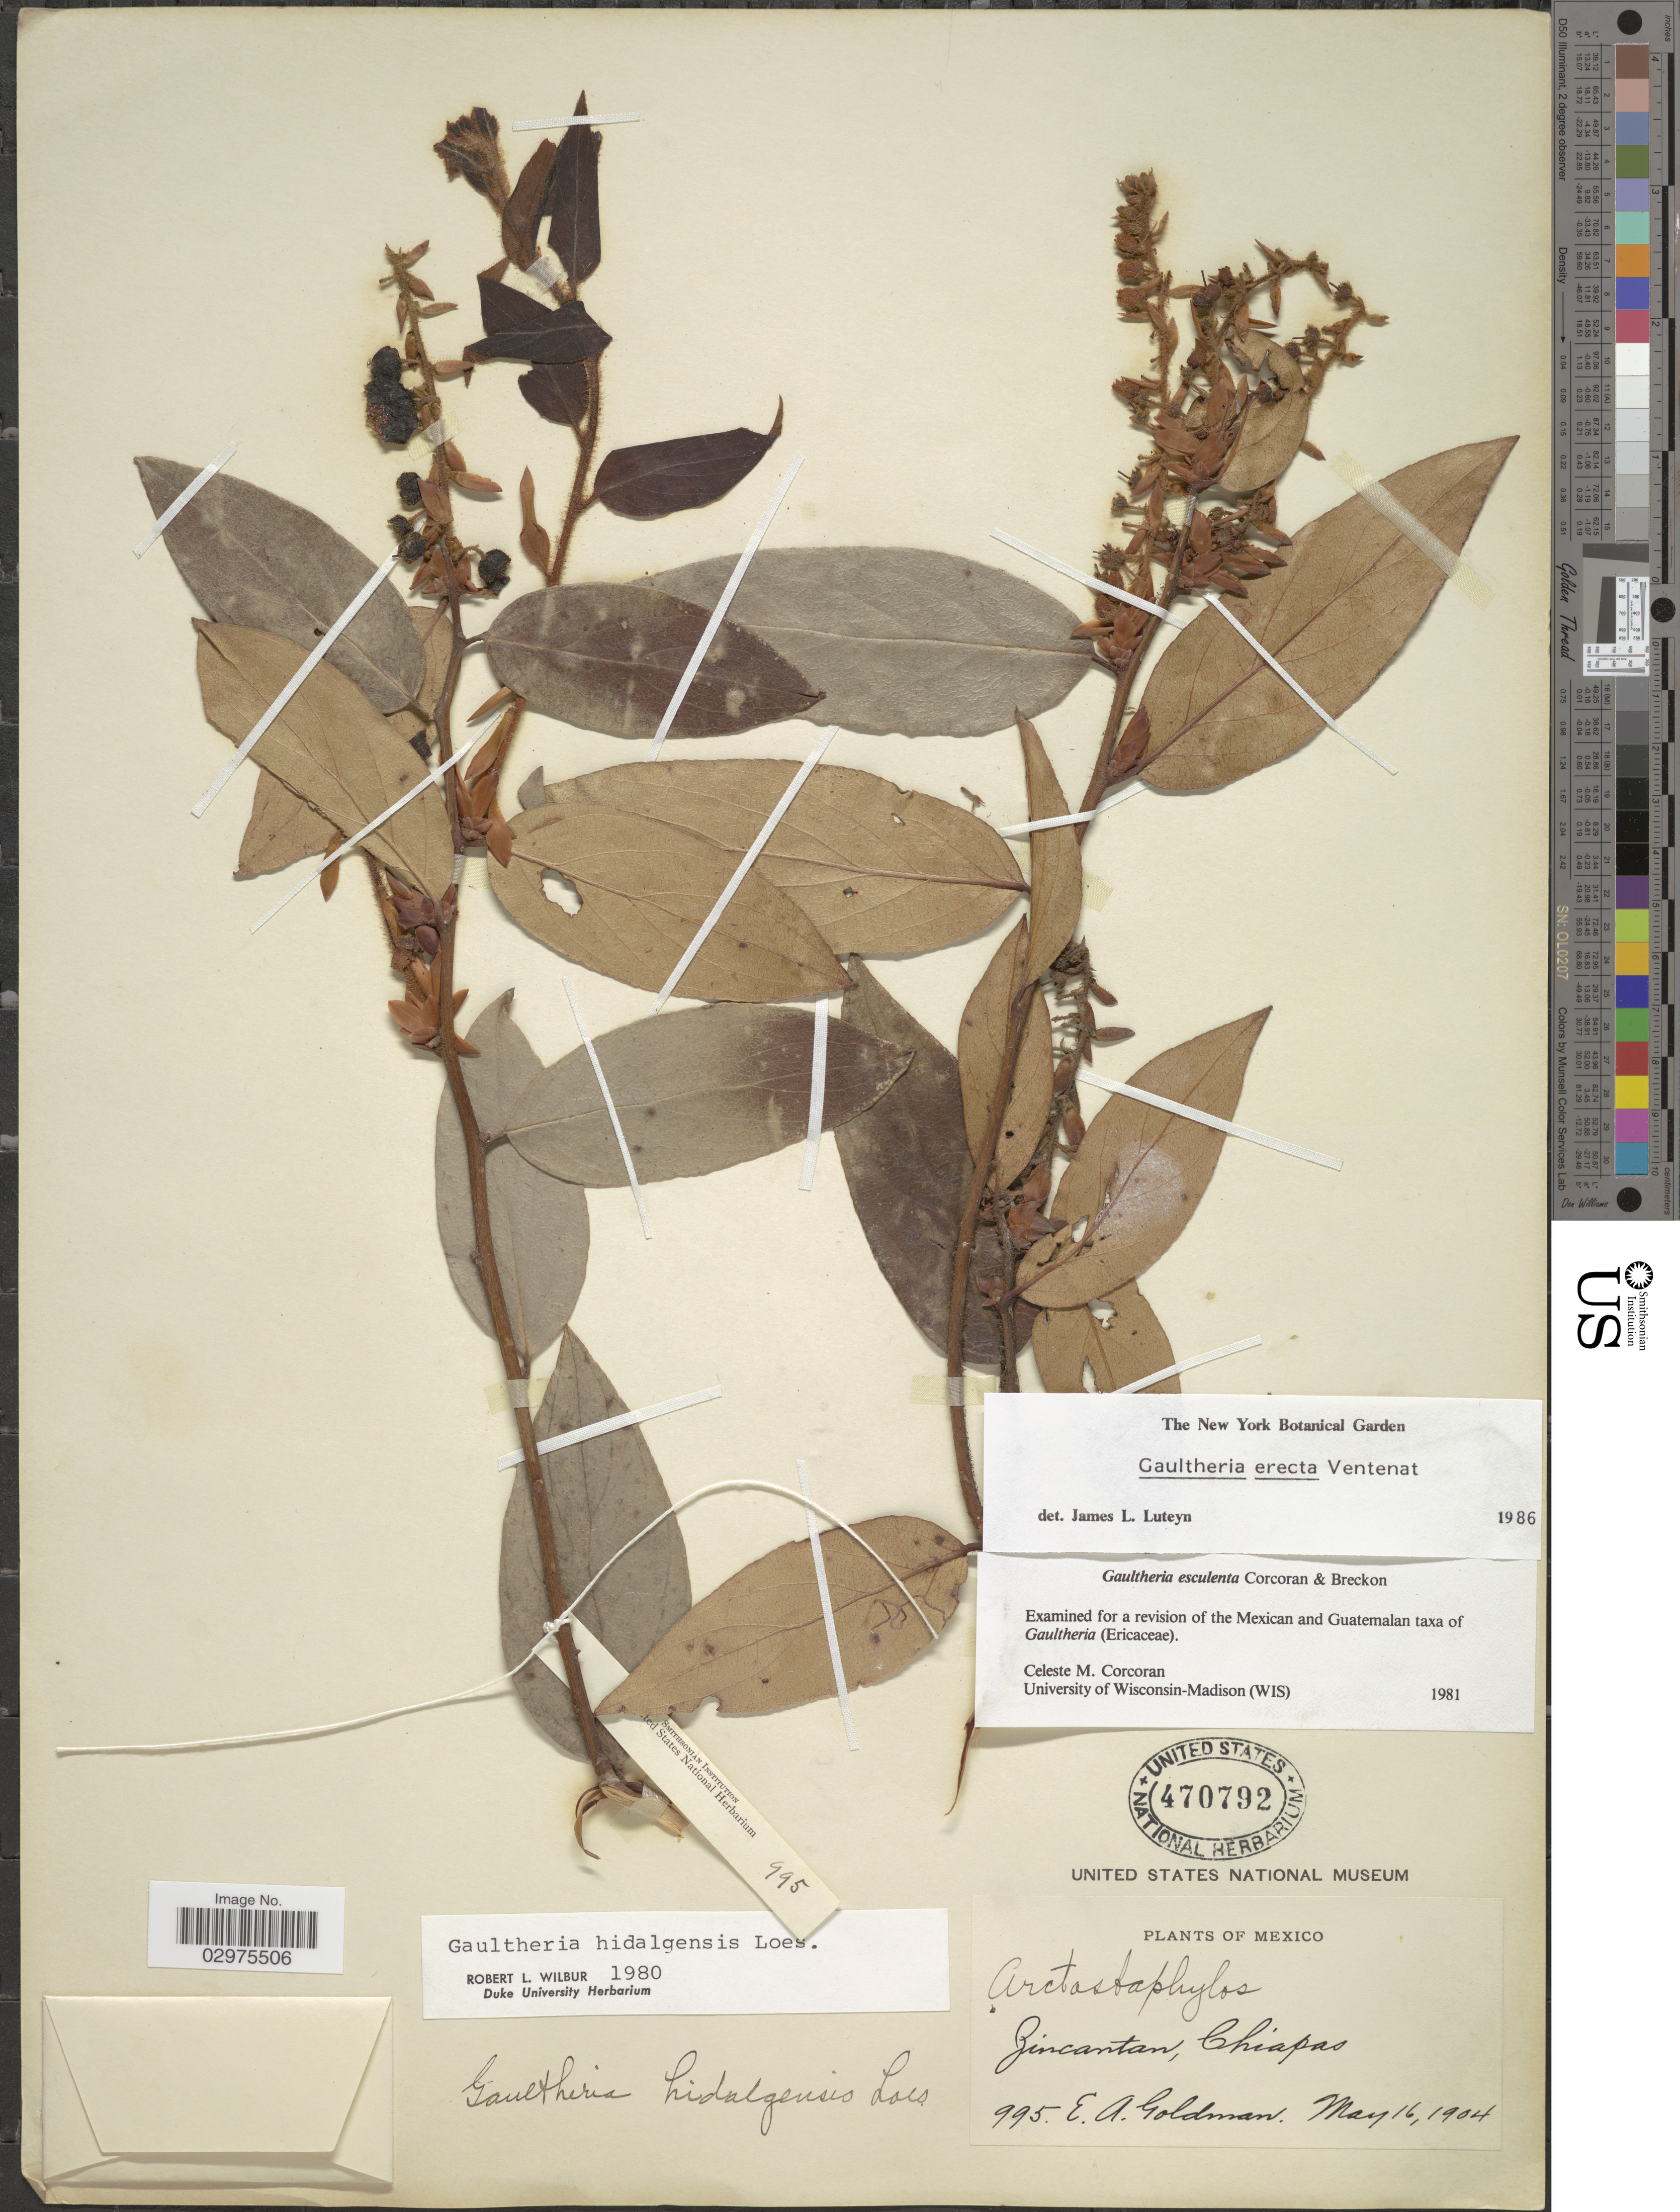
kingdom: Plantae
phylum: Tracheophyta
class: Magnoliopsida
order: Ericales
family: Ericaceae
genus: Gaultheria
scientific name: Gaultheria erecta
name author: Vent.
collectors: E. A. Goldman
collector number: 995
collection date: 1904-05-16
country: Mexico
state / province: Chiapas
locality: Zincantan.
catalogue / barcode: US 470792